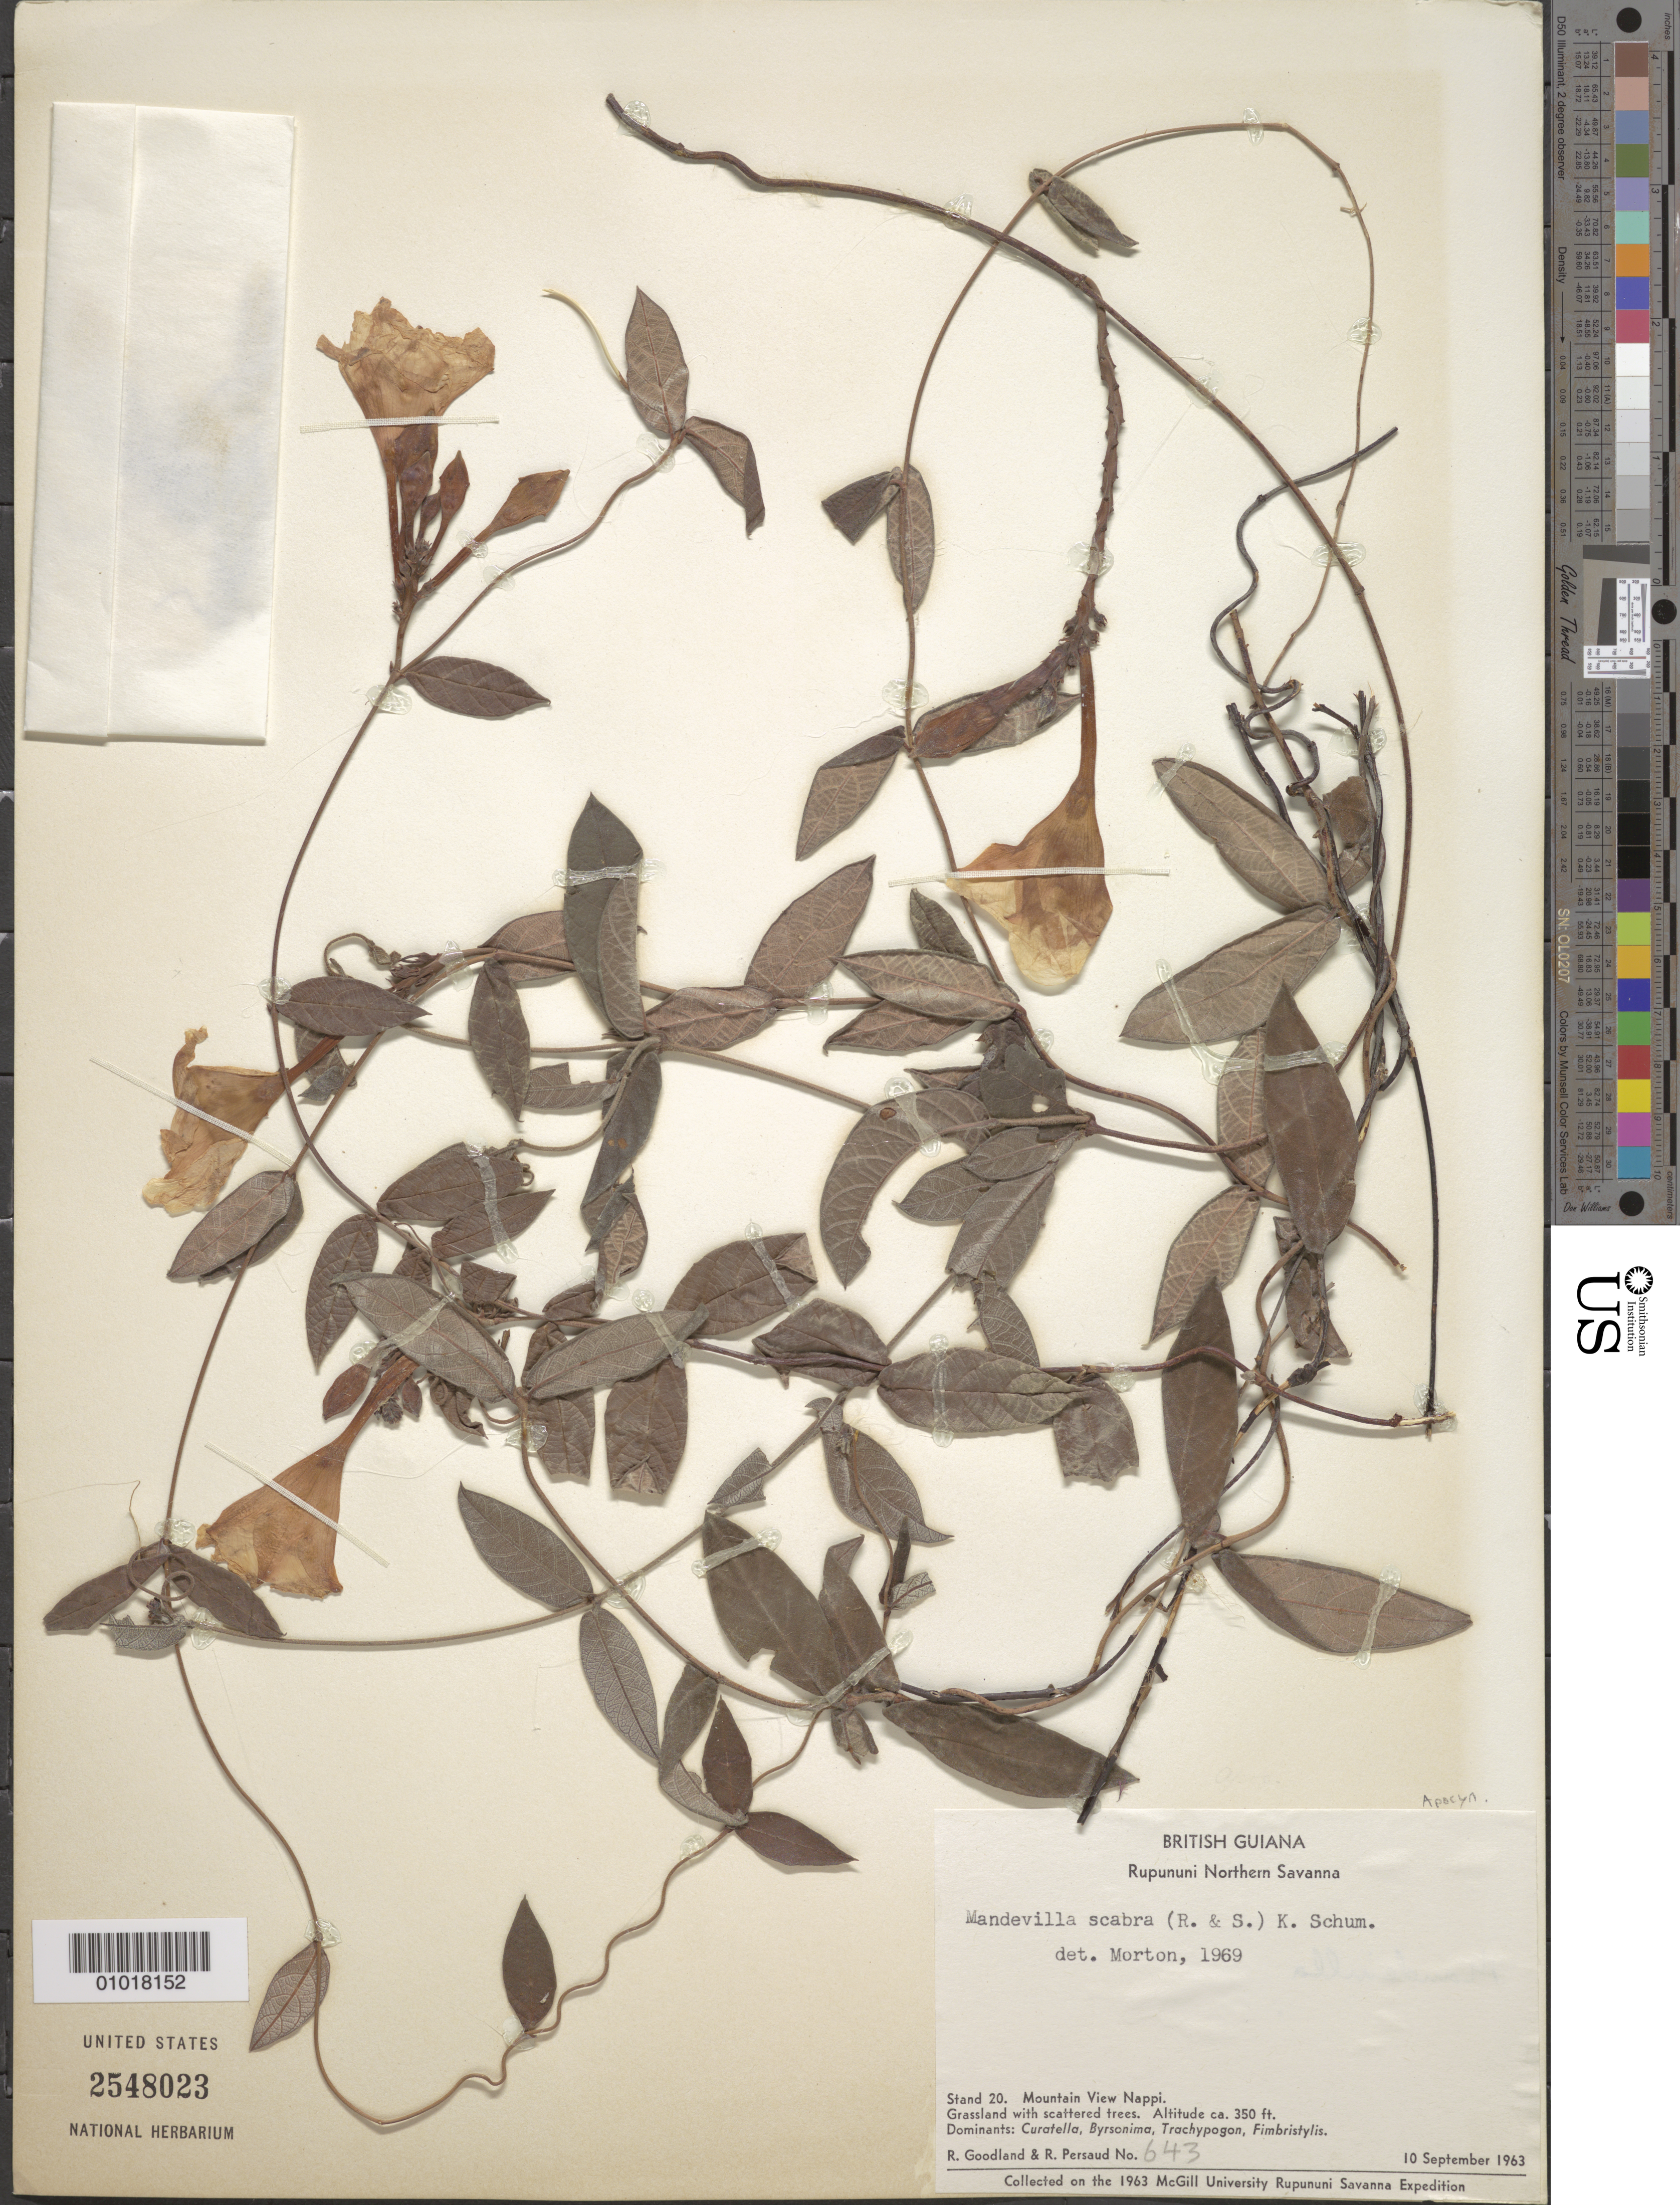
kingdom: Plantae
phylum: Tracheophyta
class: Magnoliopsida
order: Gentianales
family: Apocynaceae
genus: Mandevilla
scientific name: Mandevilla scabra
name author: (Hoffmanns. ex Roem. & Schult.) K. Schum.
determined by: Morton, --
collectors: R. Goodland & R. Persaud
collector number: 643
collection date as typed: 10-Sep-63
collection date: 1963-09-10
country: Guyana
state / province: U. Takutu-U. Essequibo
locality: Rupununi Northern Savanna, Mountain View, Nappi. Stand 20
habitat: Grassland with scattered trees. Dominants: Curatella, Byrsonima, Trachypogon, Fimbristylis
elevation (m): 107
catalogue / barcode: US 2548023